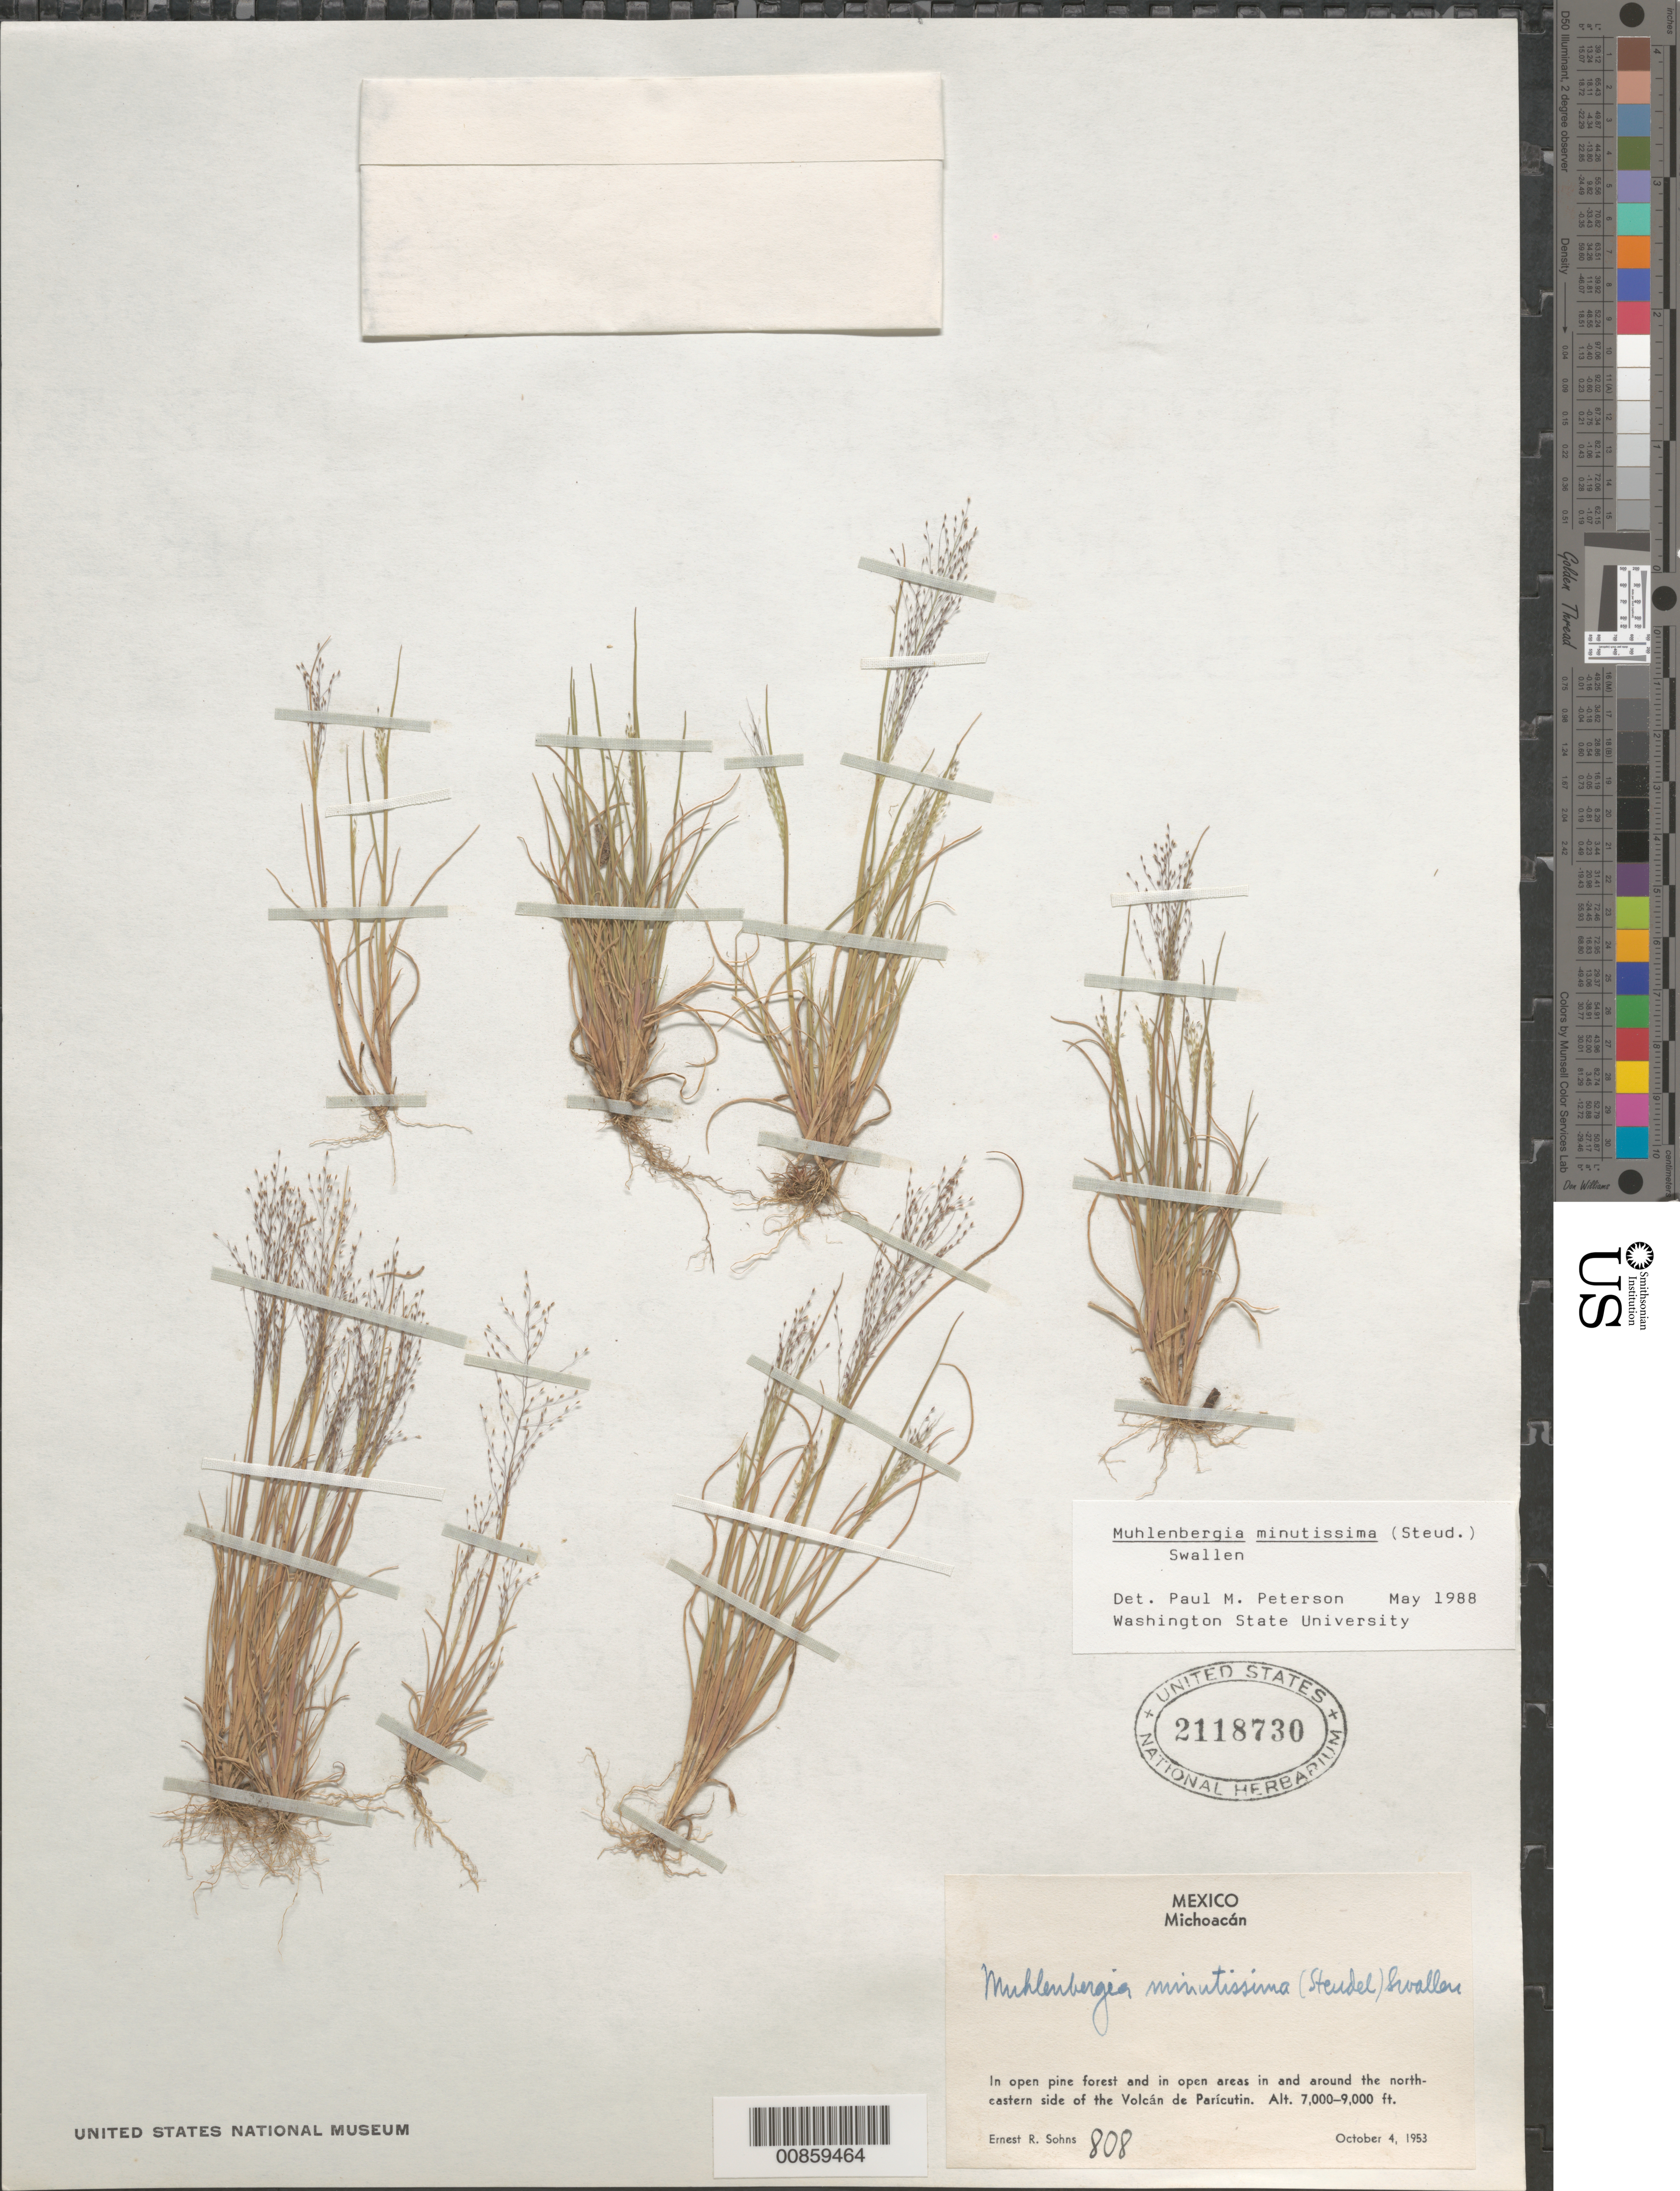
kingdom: Plantae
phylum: Tracheophyta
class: Liliopsida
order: Poales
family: Poaceae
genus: Muhlenbergia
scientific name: Muhlenbergia minutissima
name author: (Steud.) Swallen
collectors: E. R. Sohns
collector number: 808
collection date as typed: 04 Oct 1953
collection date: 1953-10-04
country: Mexico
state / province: Michoacán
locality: NE side of the Volcan Paricutin, Mich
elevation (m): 2743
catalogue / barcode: US 2118730